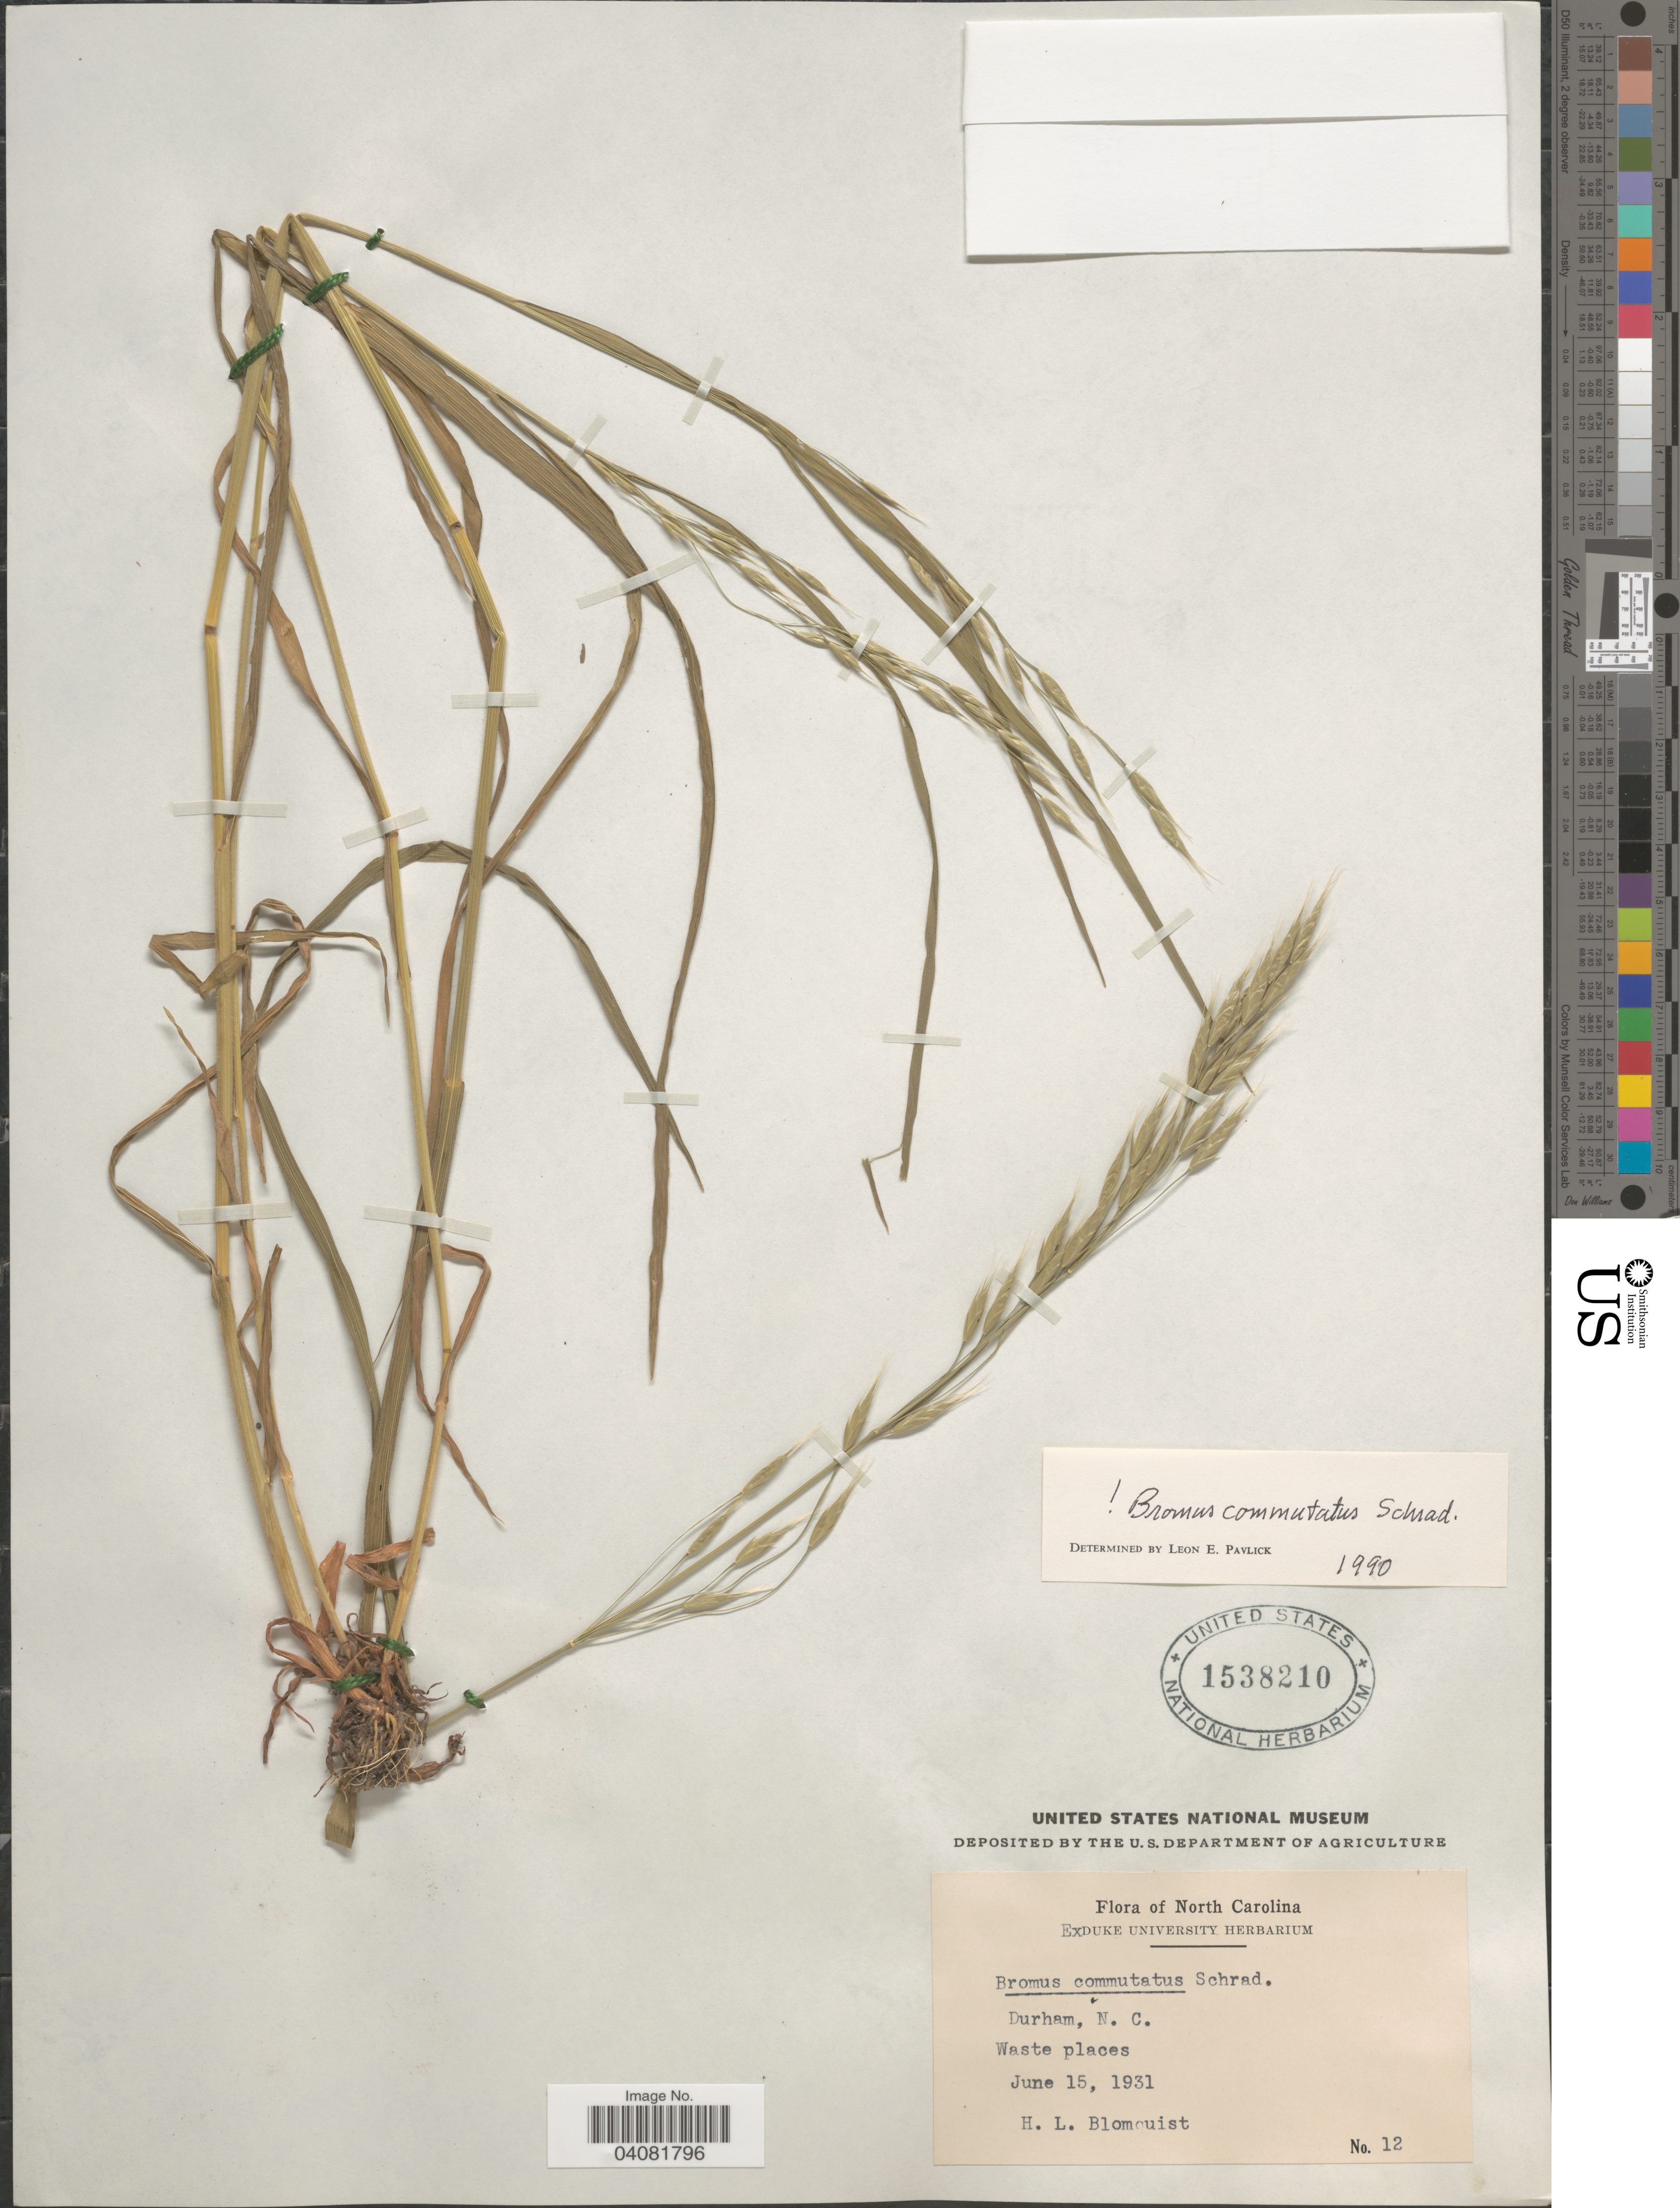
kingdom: Plantae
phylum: Tracheophyta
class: Liliopsida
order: Poales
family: Poaceae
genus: Bromus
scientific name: Bromus commutatus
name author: Schrad.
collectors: H. Blomquist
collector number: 12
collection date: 1931-06-15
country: United States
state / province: North Carolina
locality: Durham. Waste places.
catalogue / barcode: US 1538210